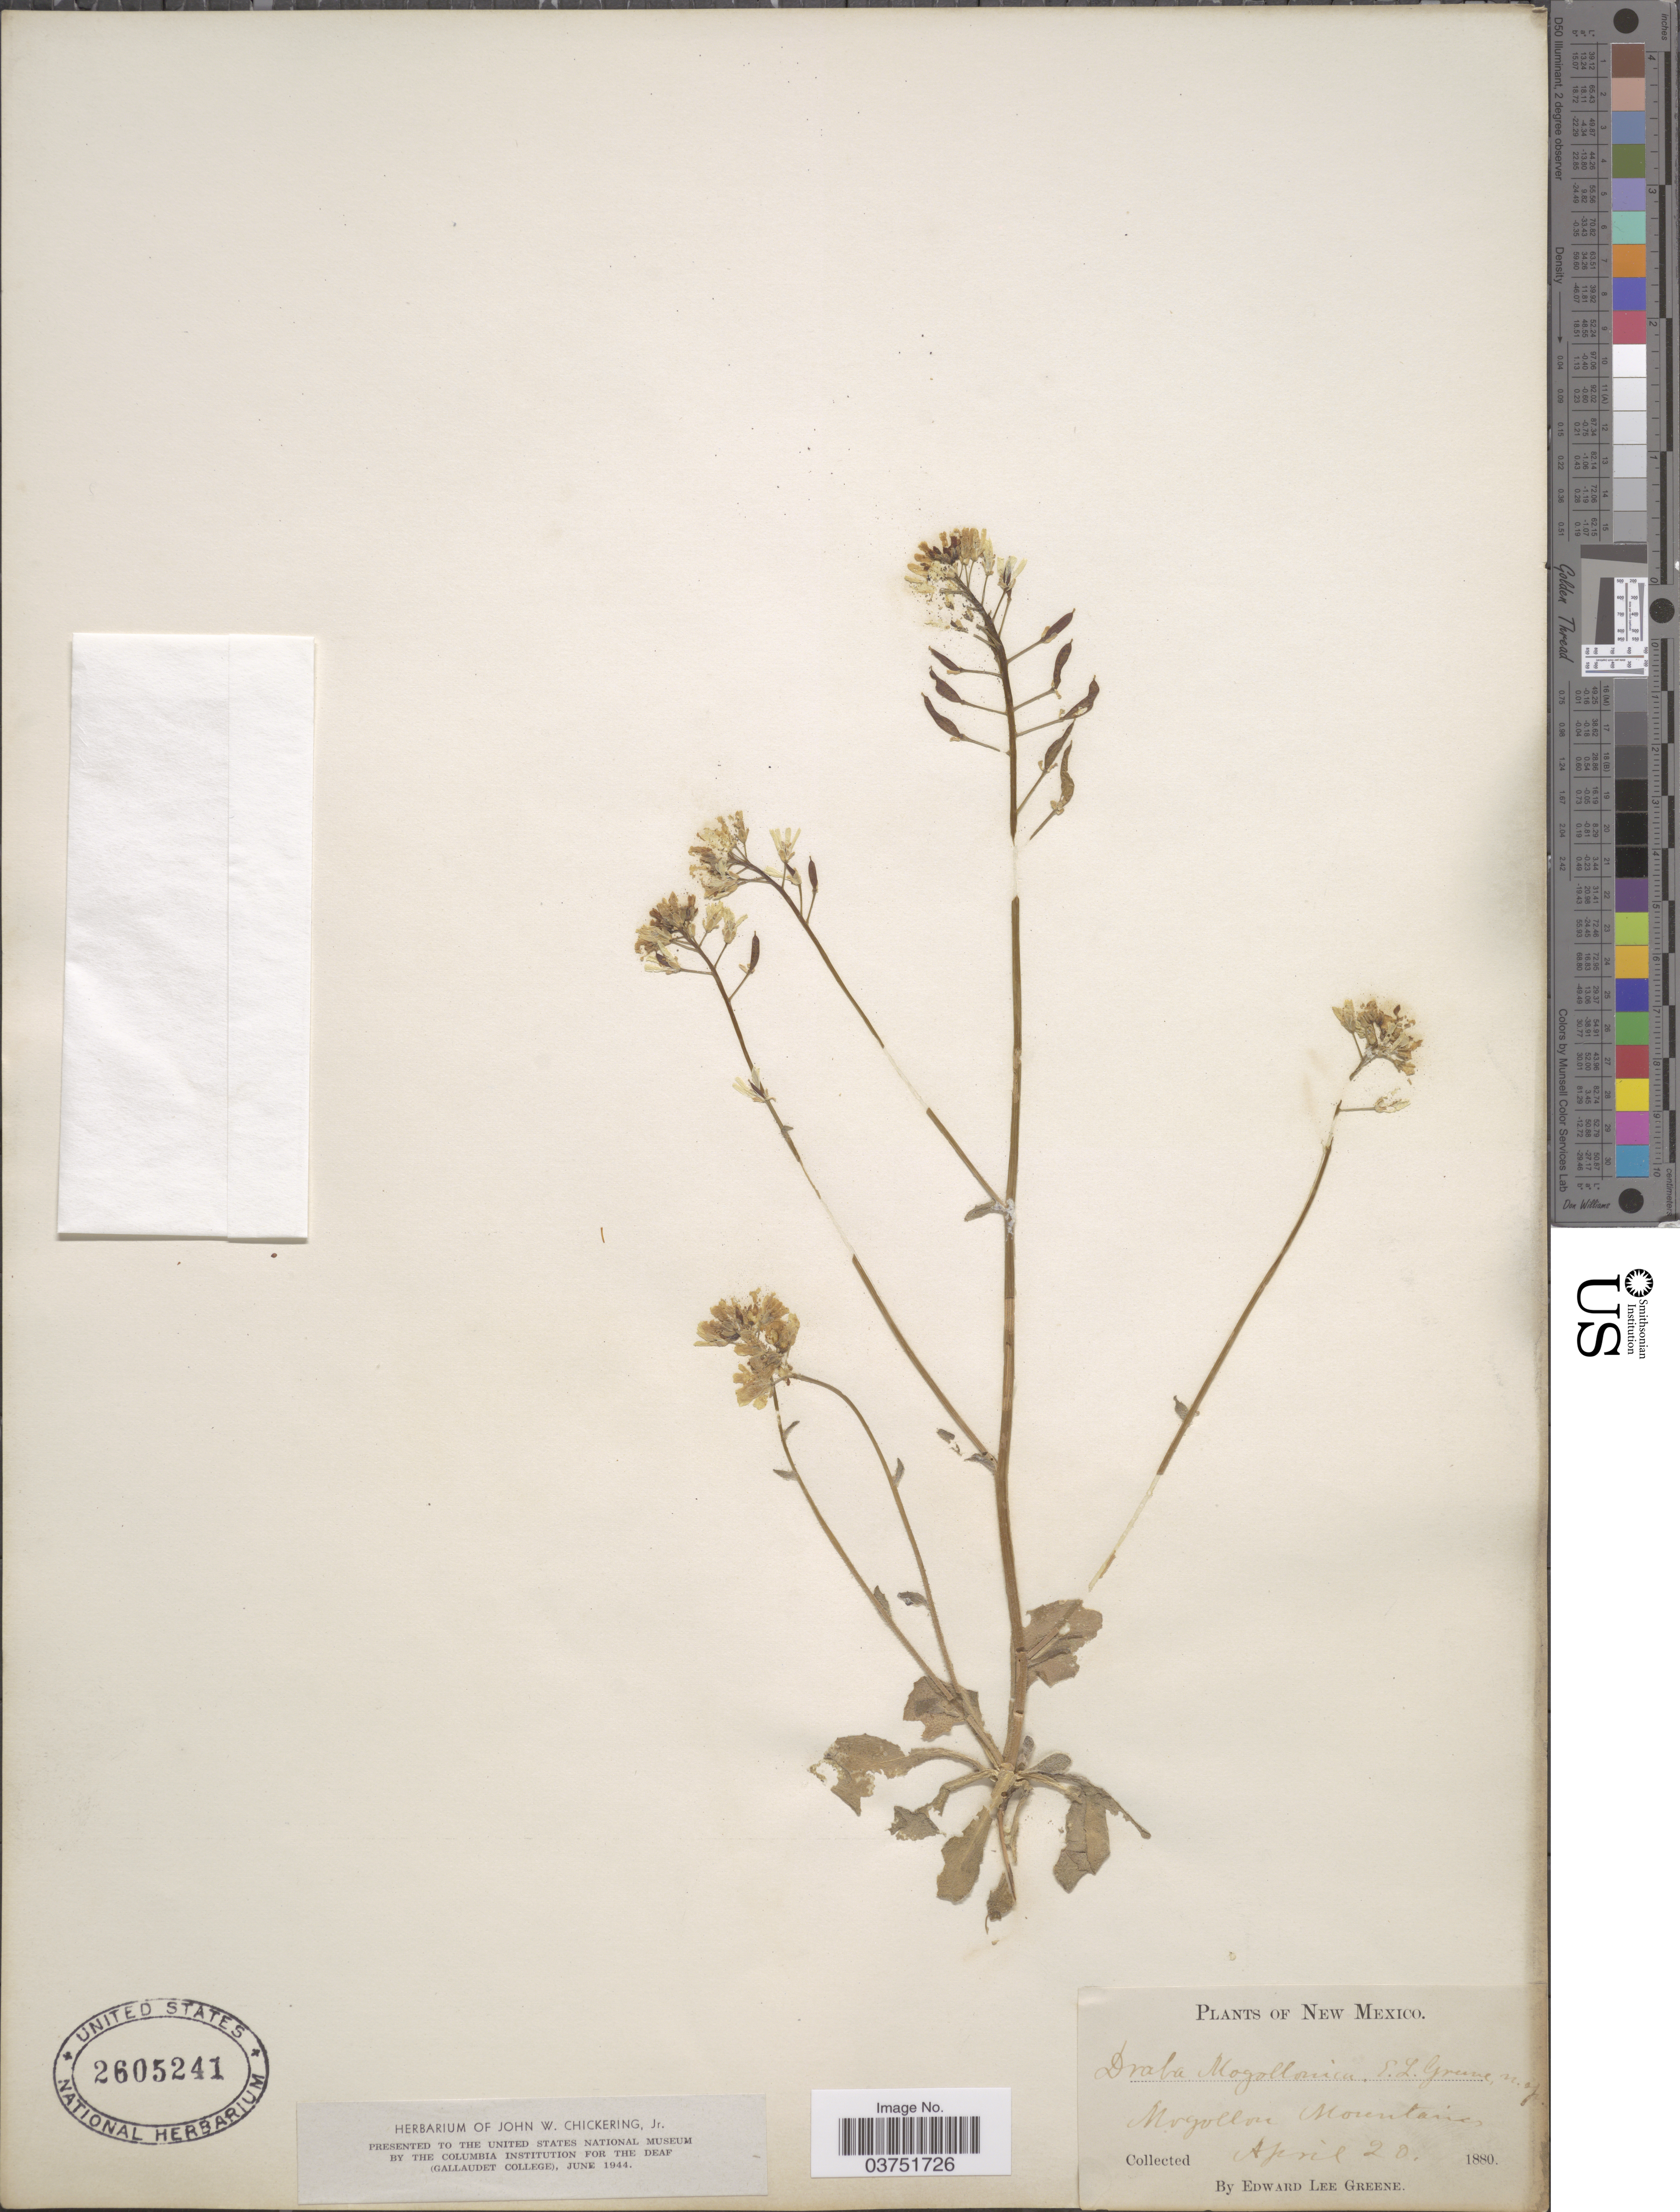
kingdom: Plantae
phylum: Tracheophyta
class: Magnoliopsida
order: Brassicales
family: Brassicaceae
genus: Draba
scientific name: Draba mogollonica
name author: Greene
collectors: E. L. Greene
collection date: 1880-04-20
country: United States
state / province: New Mexico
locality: Mogollon Mountains.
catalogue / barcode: US 2605241